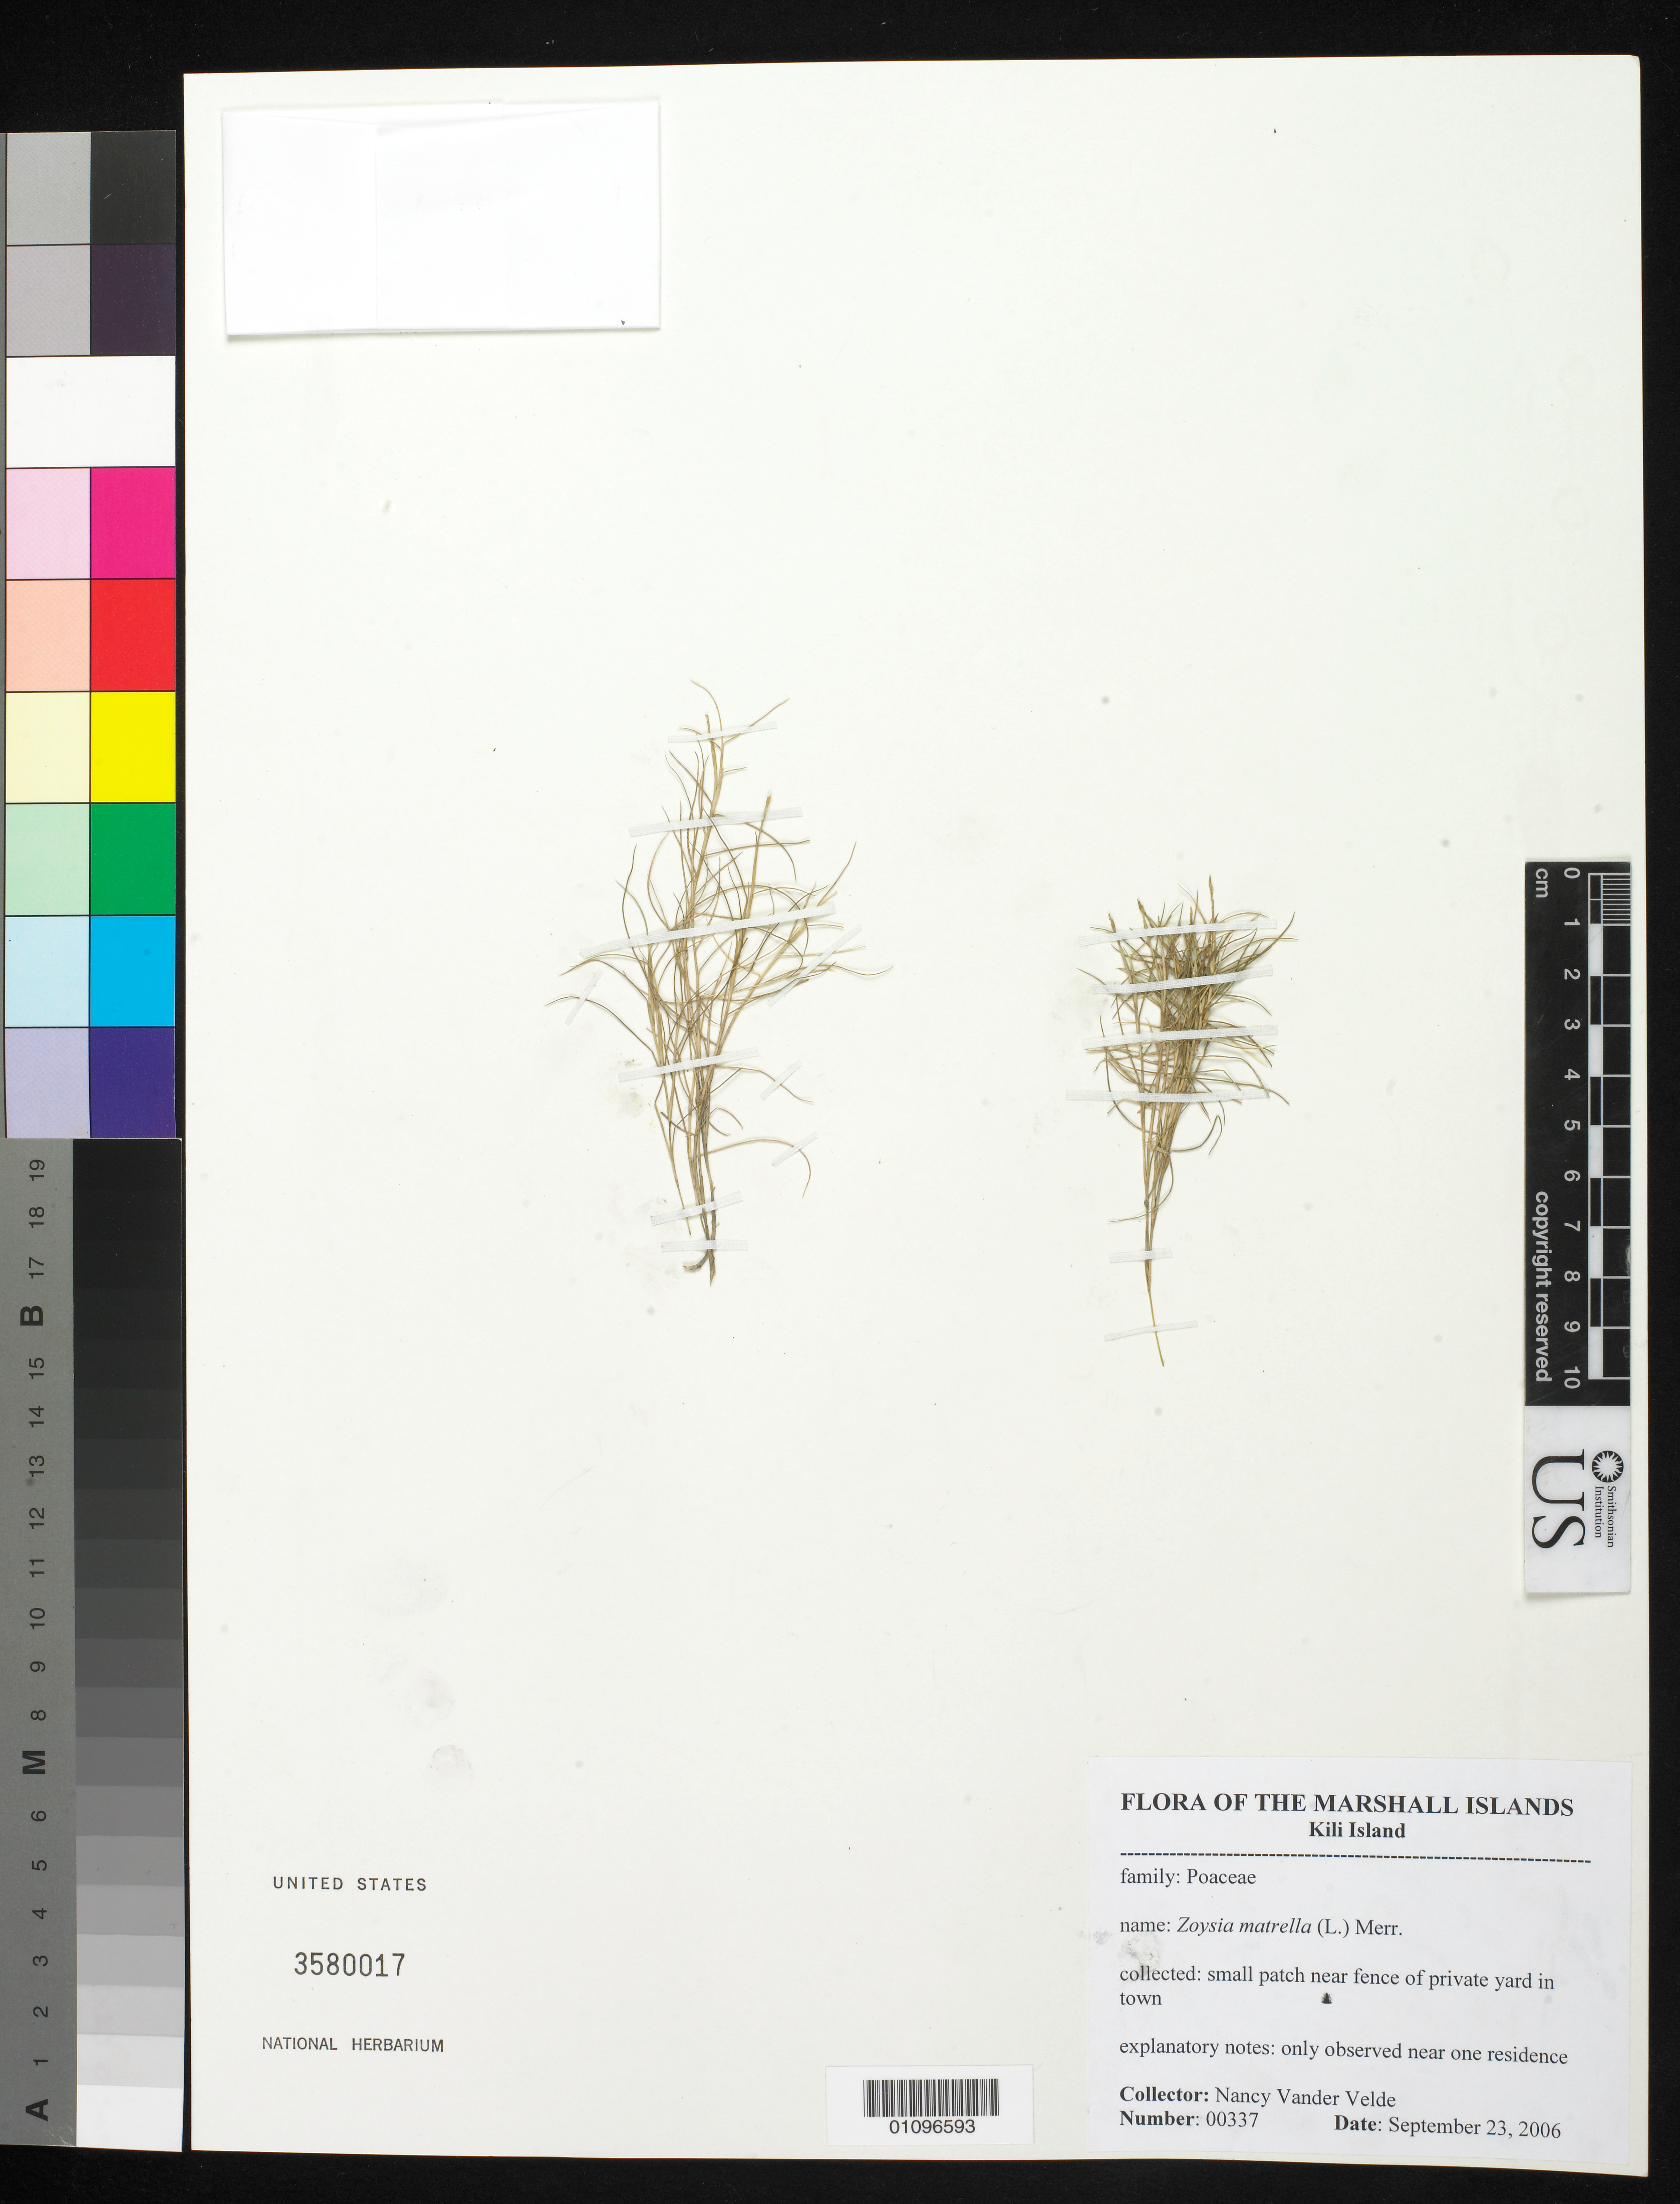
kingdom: Plantae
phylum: Tracheophyta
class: Liliopsida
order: Poales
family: Poaceae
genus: Zoysia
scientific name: Zoysia matrella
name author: (L.) Merr.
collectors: N. Vander Velde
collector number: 00337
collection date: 2006-09-23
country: Marshall Islands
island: Kili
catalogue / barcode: US 3580017